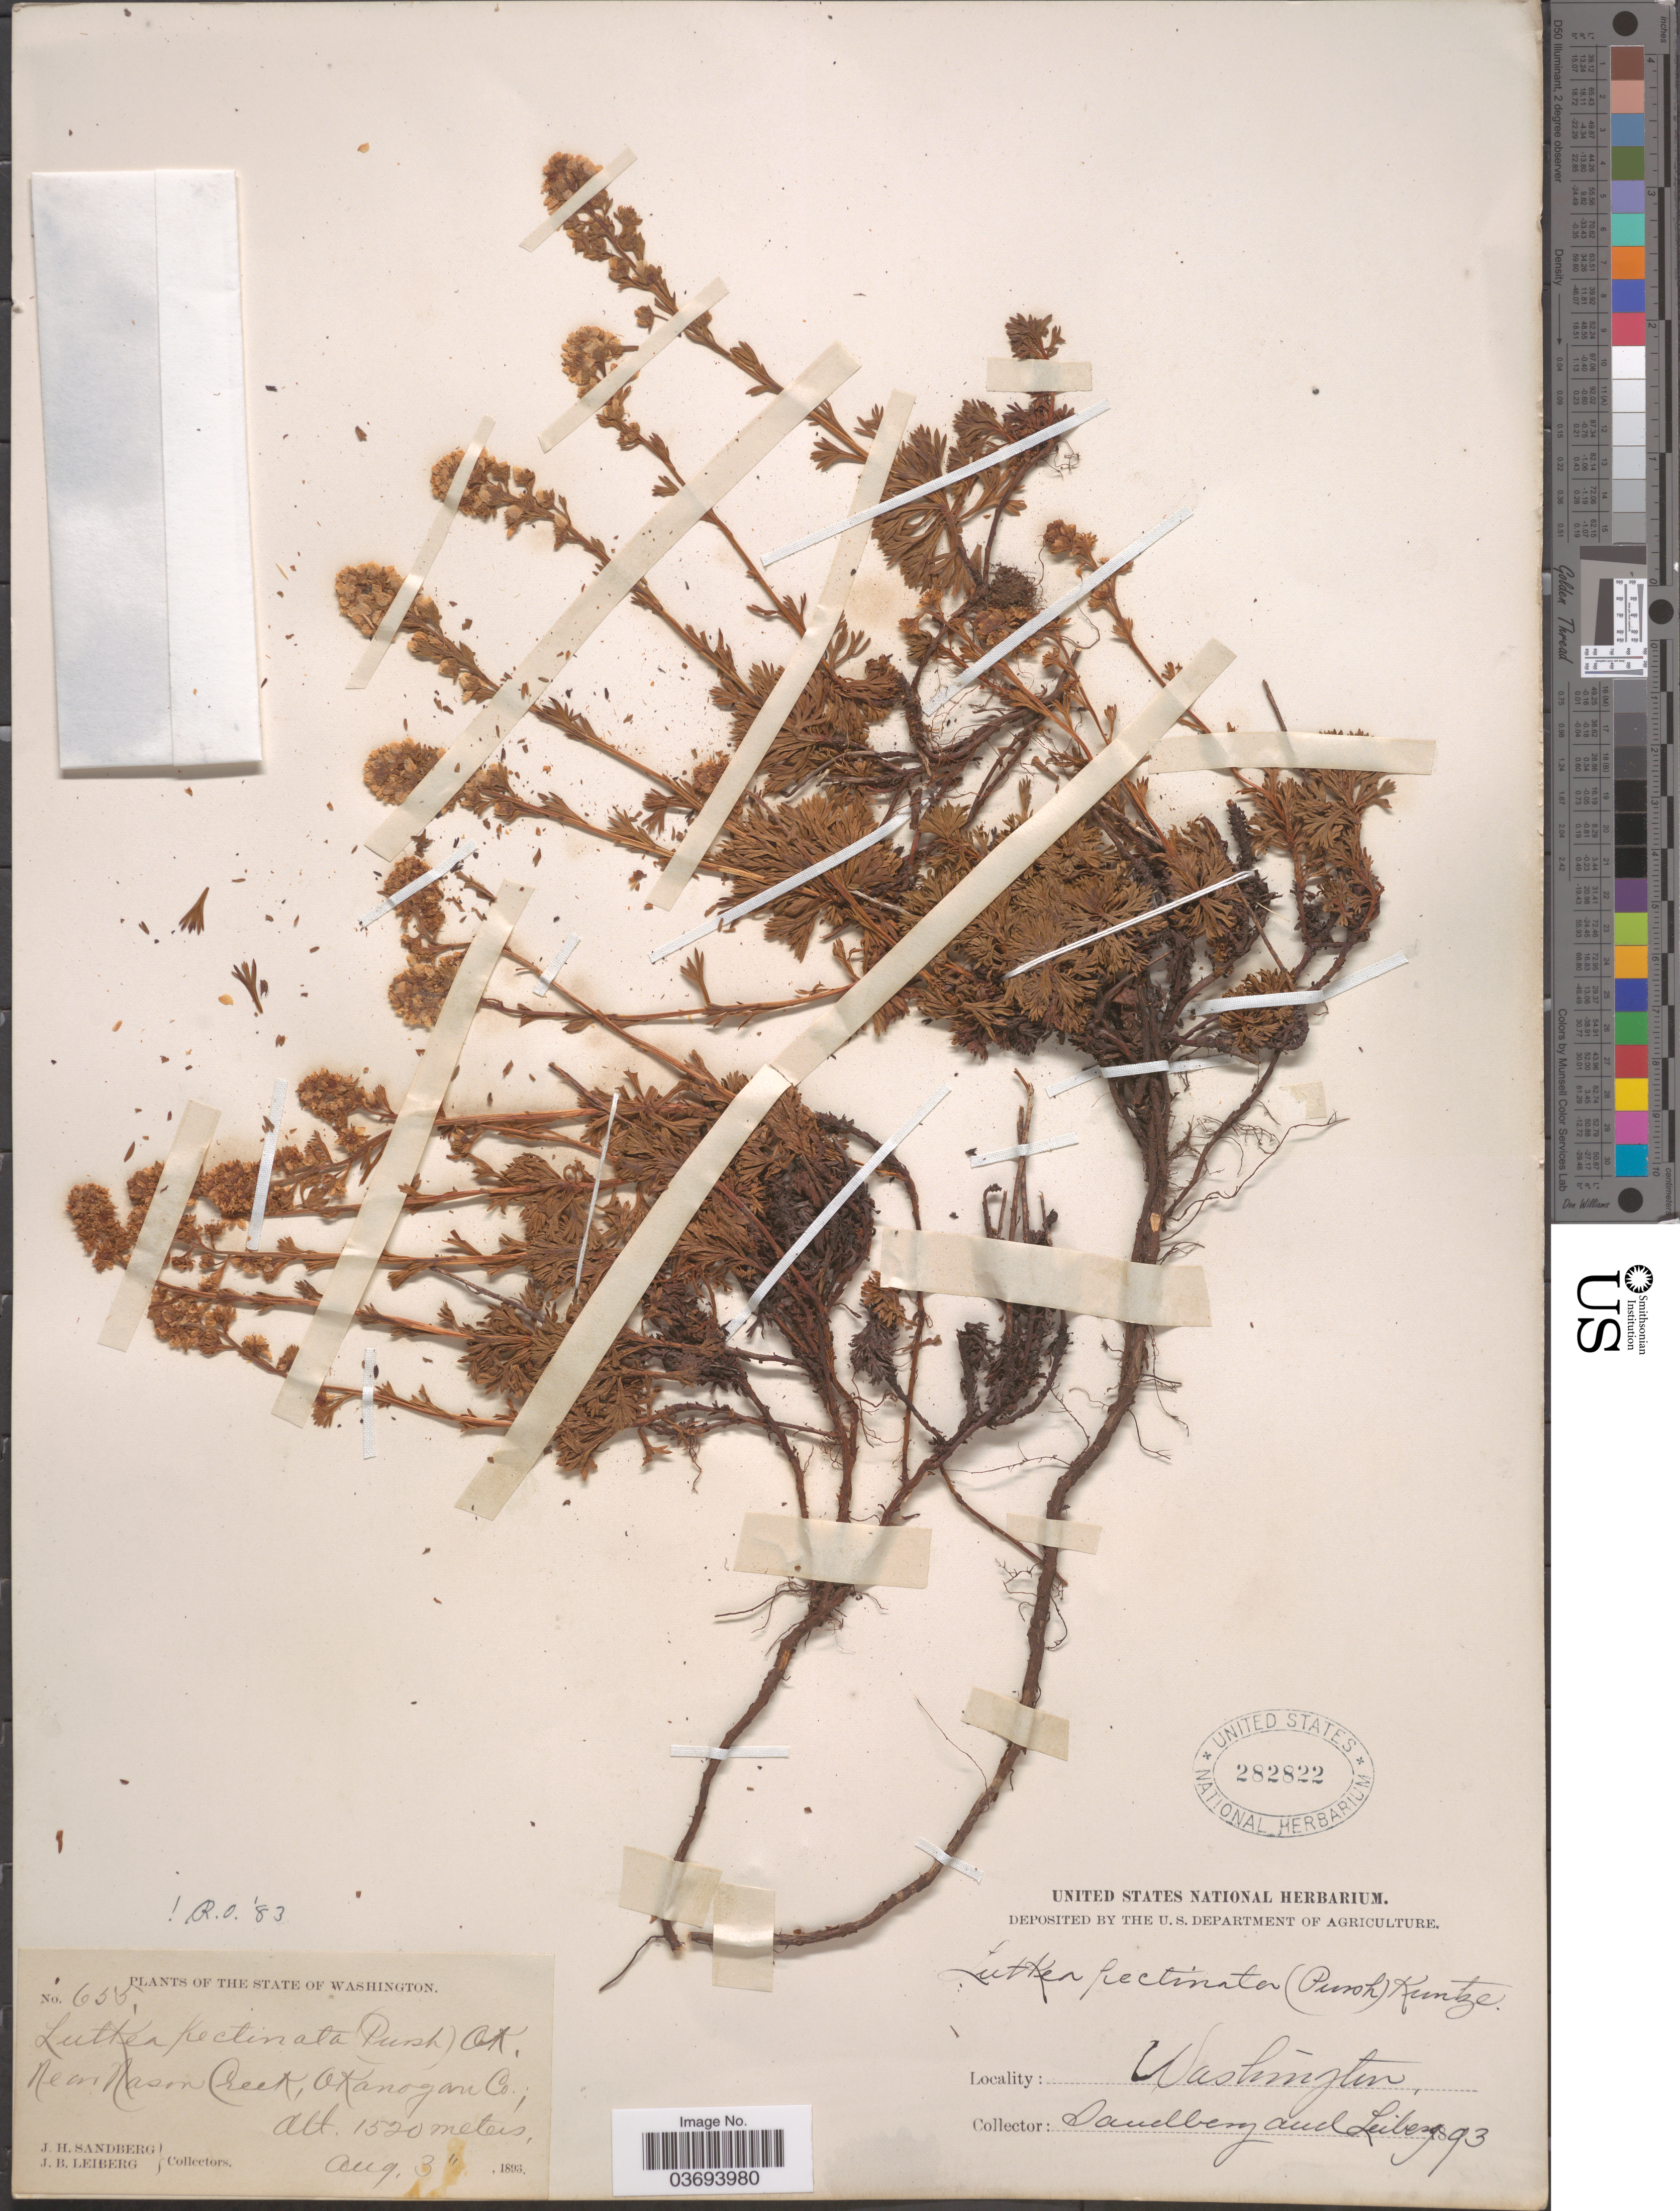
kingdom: Plantae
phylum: Tracheophyta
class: Magnoliopsida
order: Rosales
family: Rosaceae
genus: Luetkea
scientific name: Luetkea pectinata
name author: (Pursh) Kuntze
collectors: J. H. Sandberg & J. B. Leiberg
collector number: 655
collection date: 1893-08-03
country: United States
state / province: Washington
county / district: Okanogan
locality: Near Nason Creek, Okanogan Co.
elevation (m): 1520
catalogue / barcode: US 282822